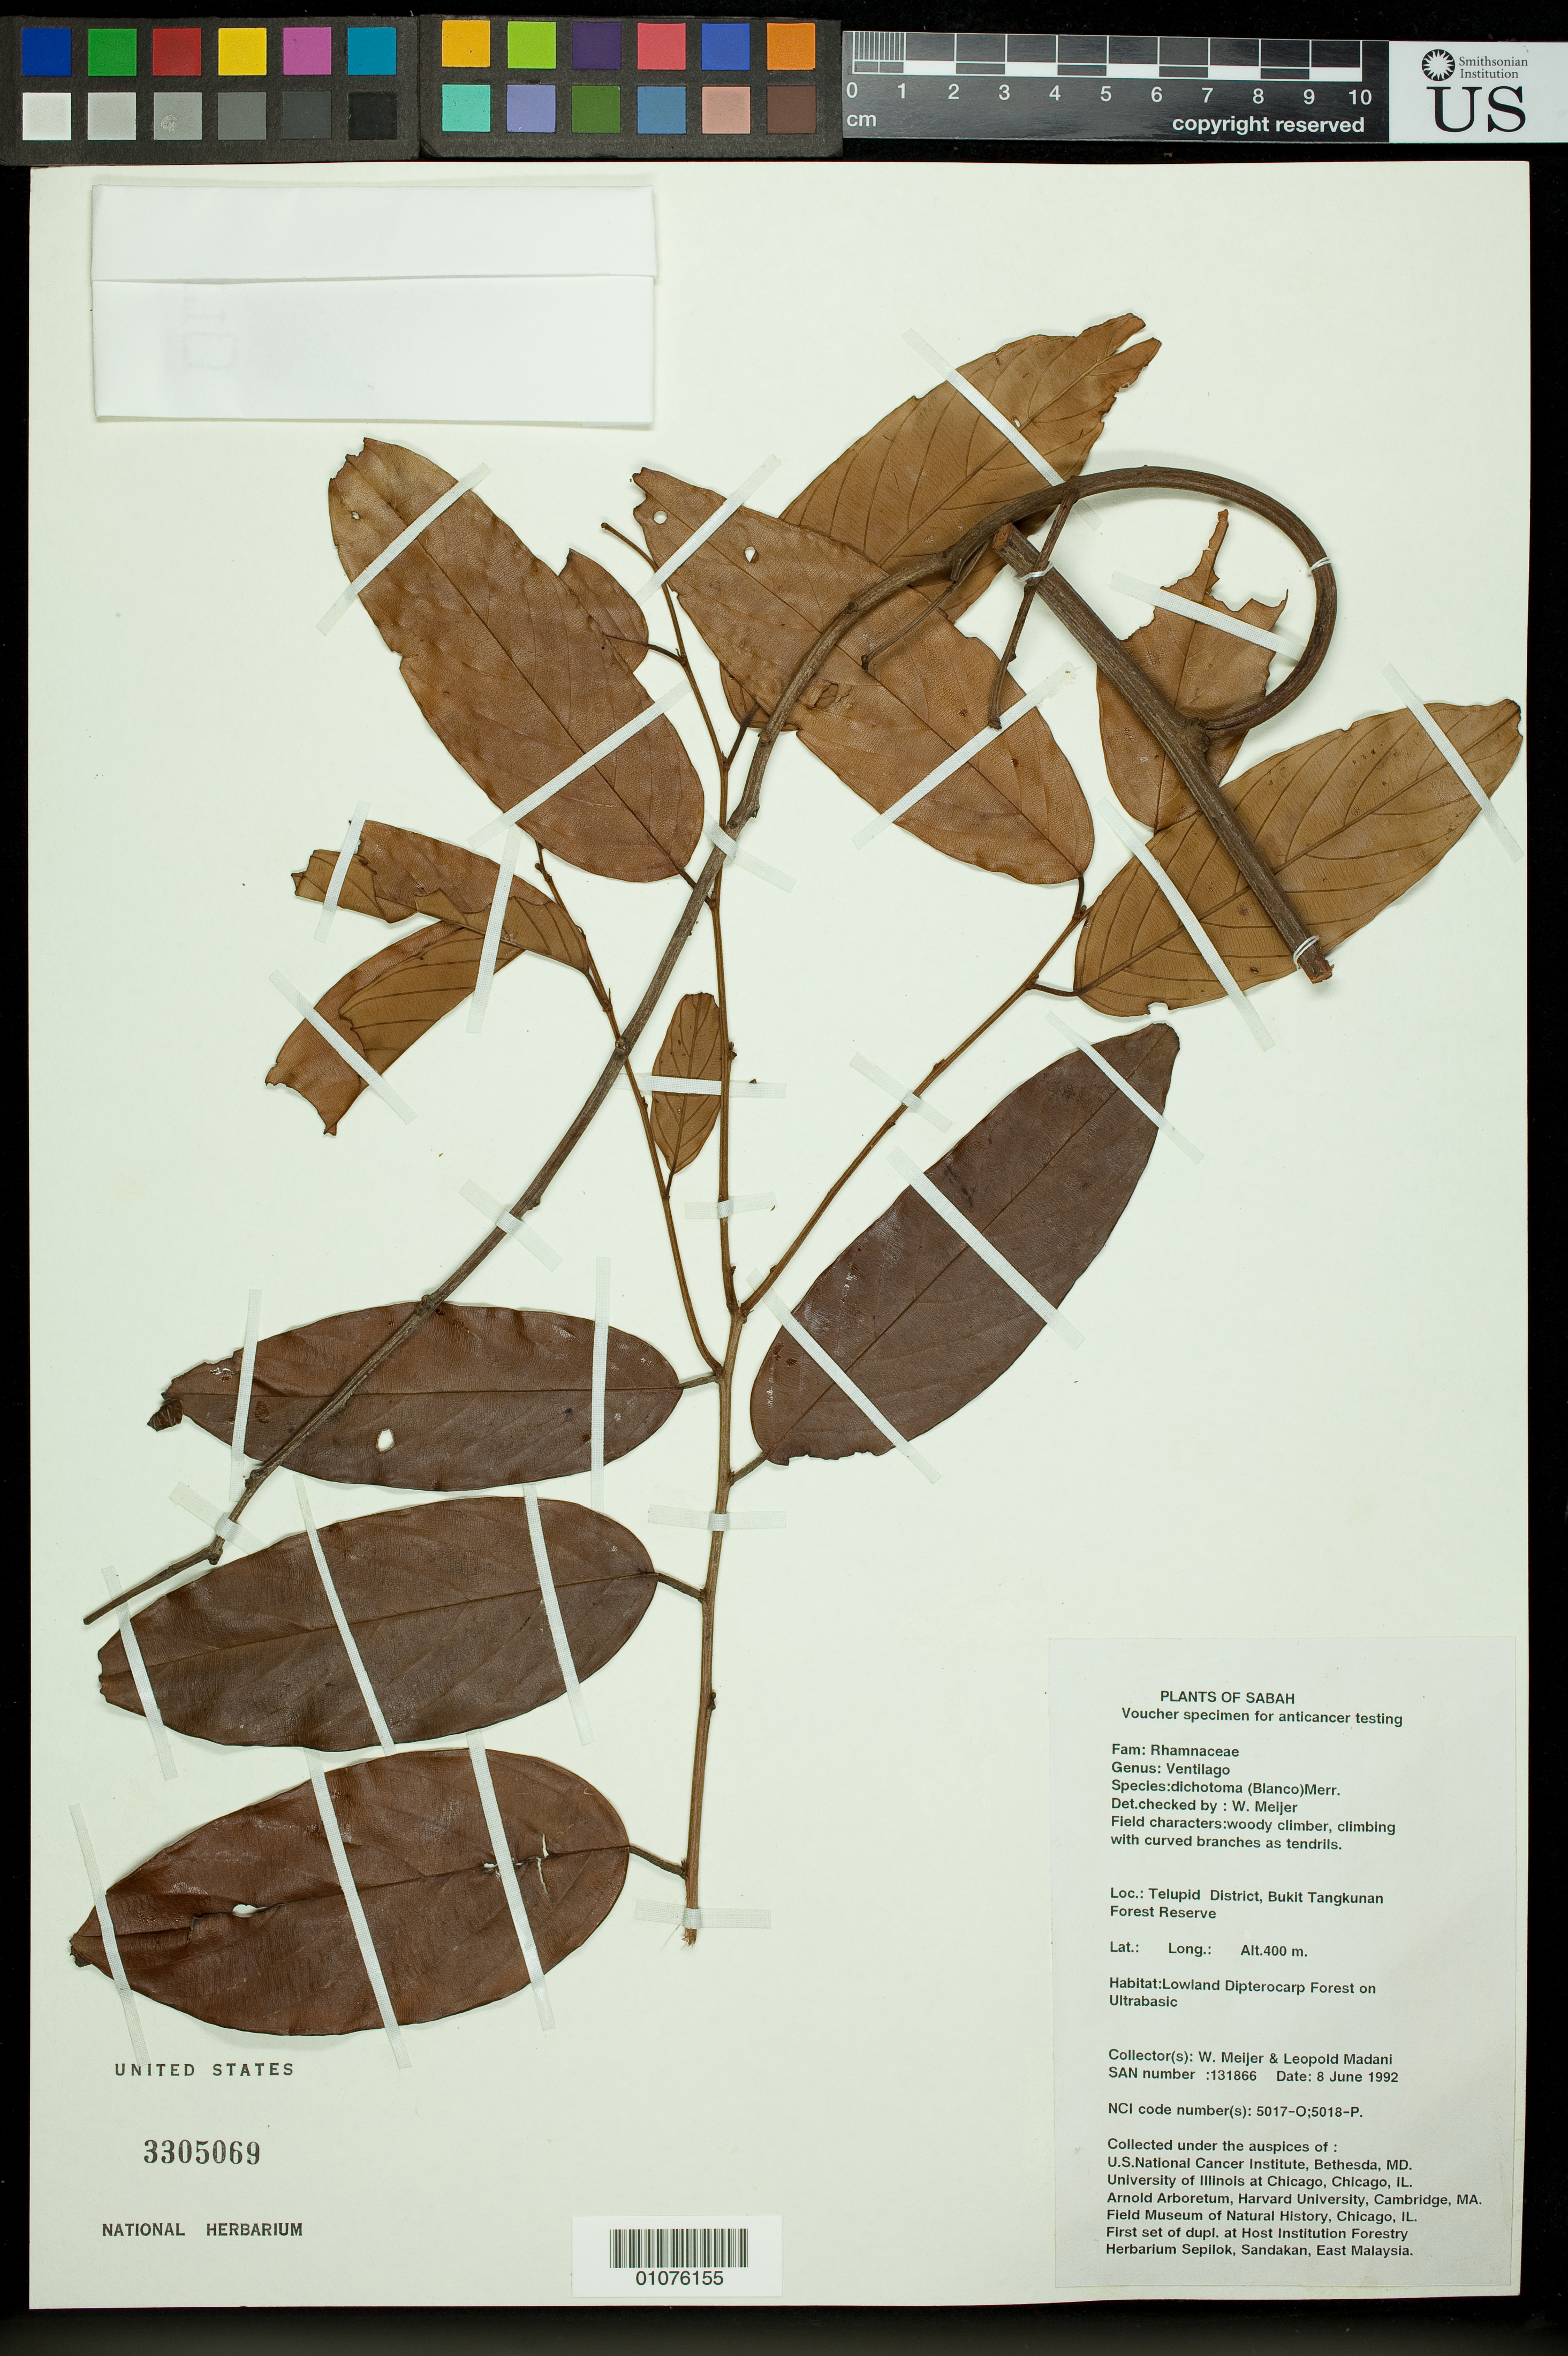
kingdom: Plantae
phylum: Tracheophyta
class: Magnoliopsida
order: Rosales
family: Rhamnaceae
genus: Ventilago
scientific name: Ventilago dichotoma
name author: (Blanco) Merr.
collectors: W. Meijer & L. Madani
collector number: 131866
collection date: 1992-06-08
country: Malaysia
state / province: Sabah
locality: Telupid District, Bukit Tangkunan Forest Reserve.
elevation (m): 400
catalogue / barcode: US 3305069